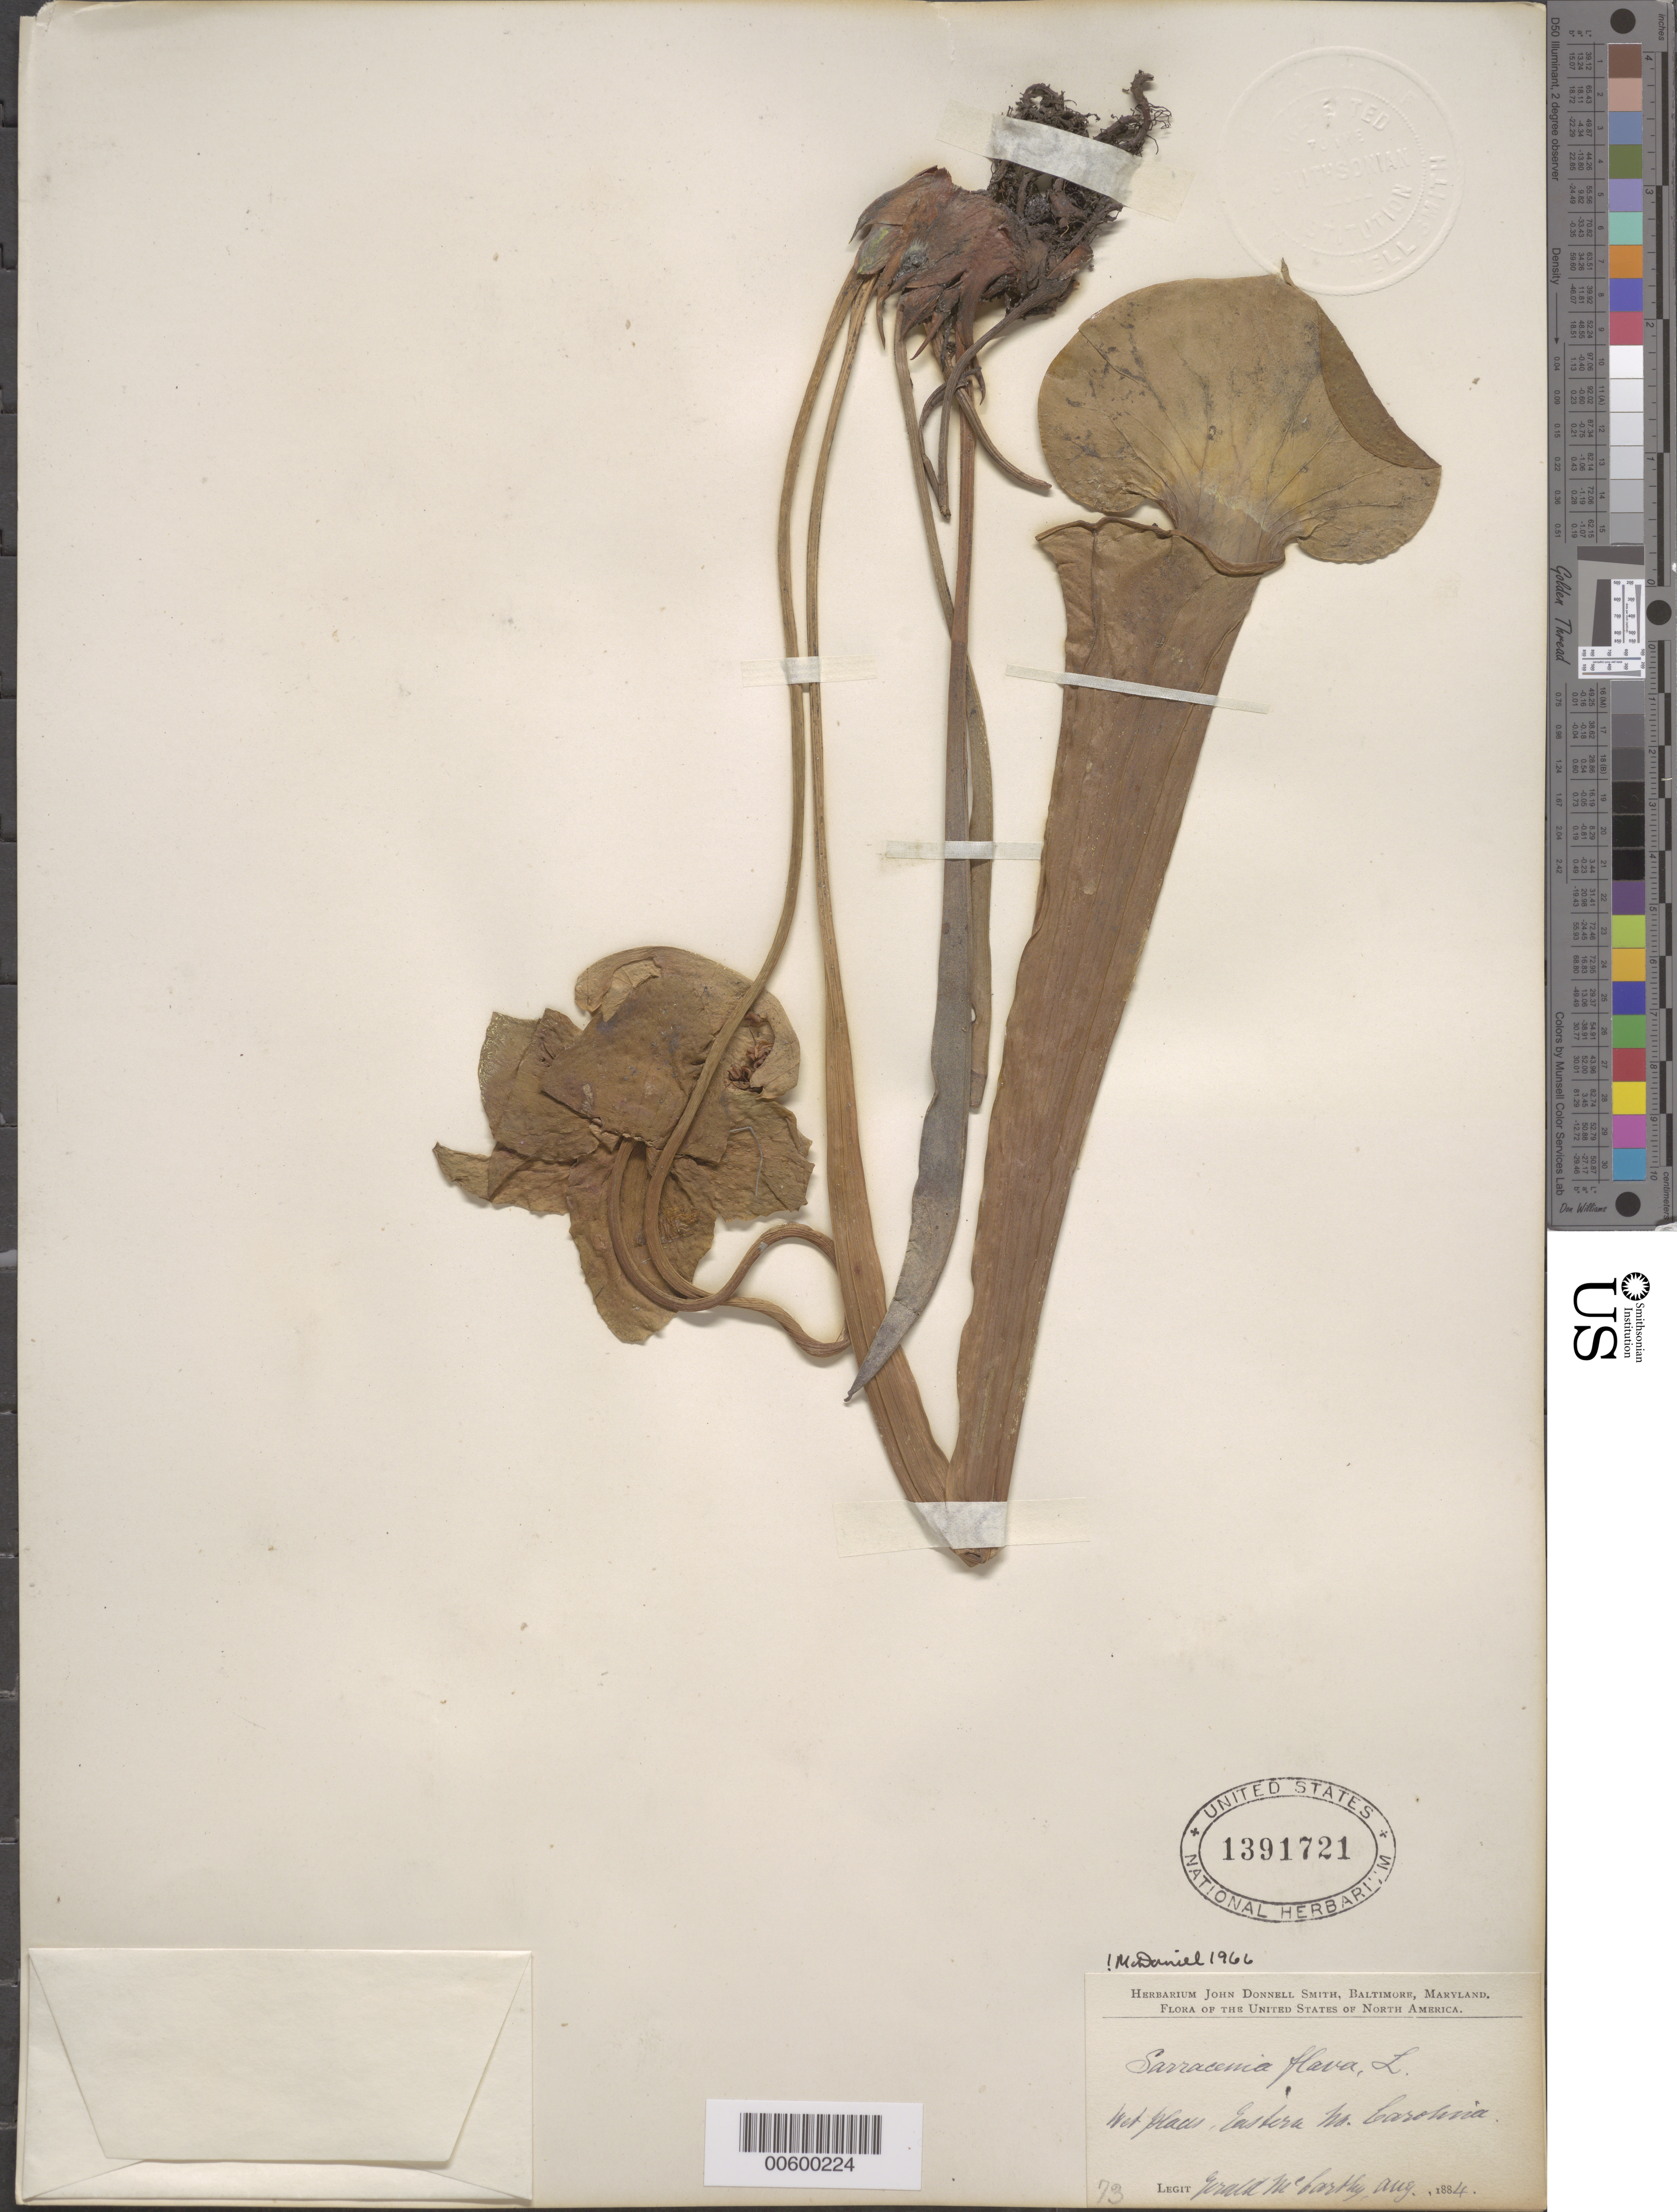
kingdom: Plantae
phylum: Tracheophyta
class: Magnoliopsida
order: Ericales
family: Sarraceniaceae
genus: Sarracenia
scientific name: Sarracenia flava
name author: L.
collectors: G. McCarthy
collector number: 73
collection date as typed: Aug 1884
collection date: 1884-08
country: United States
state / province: North Carolina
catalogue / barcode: US 1391721